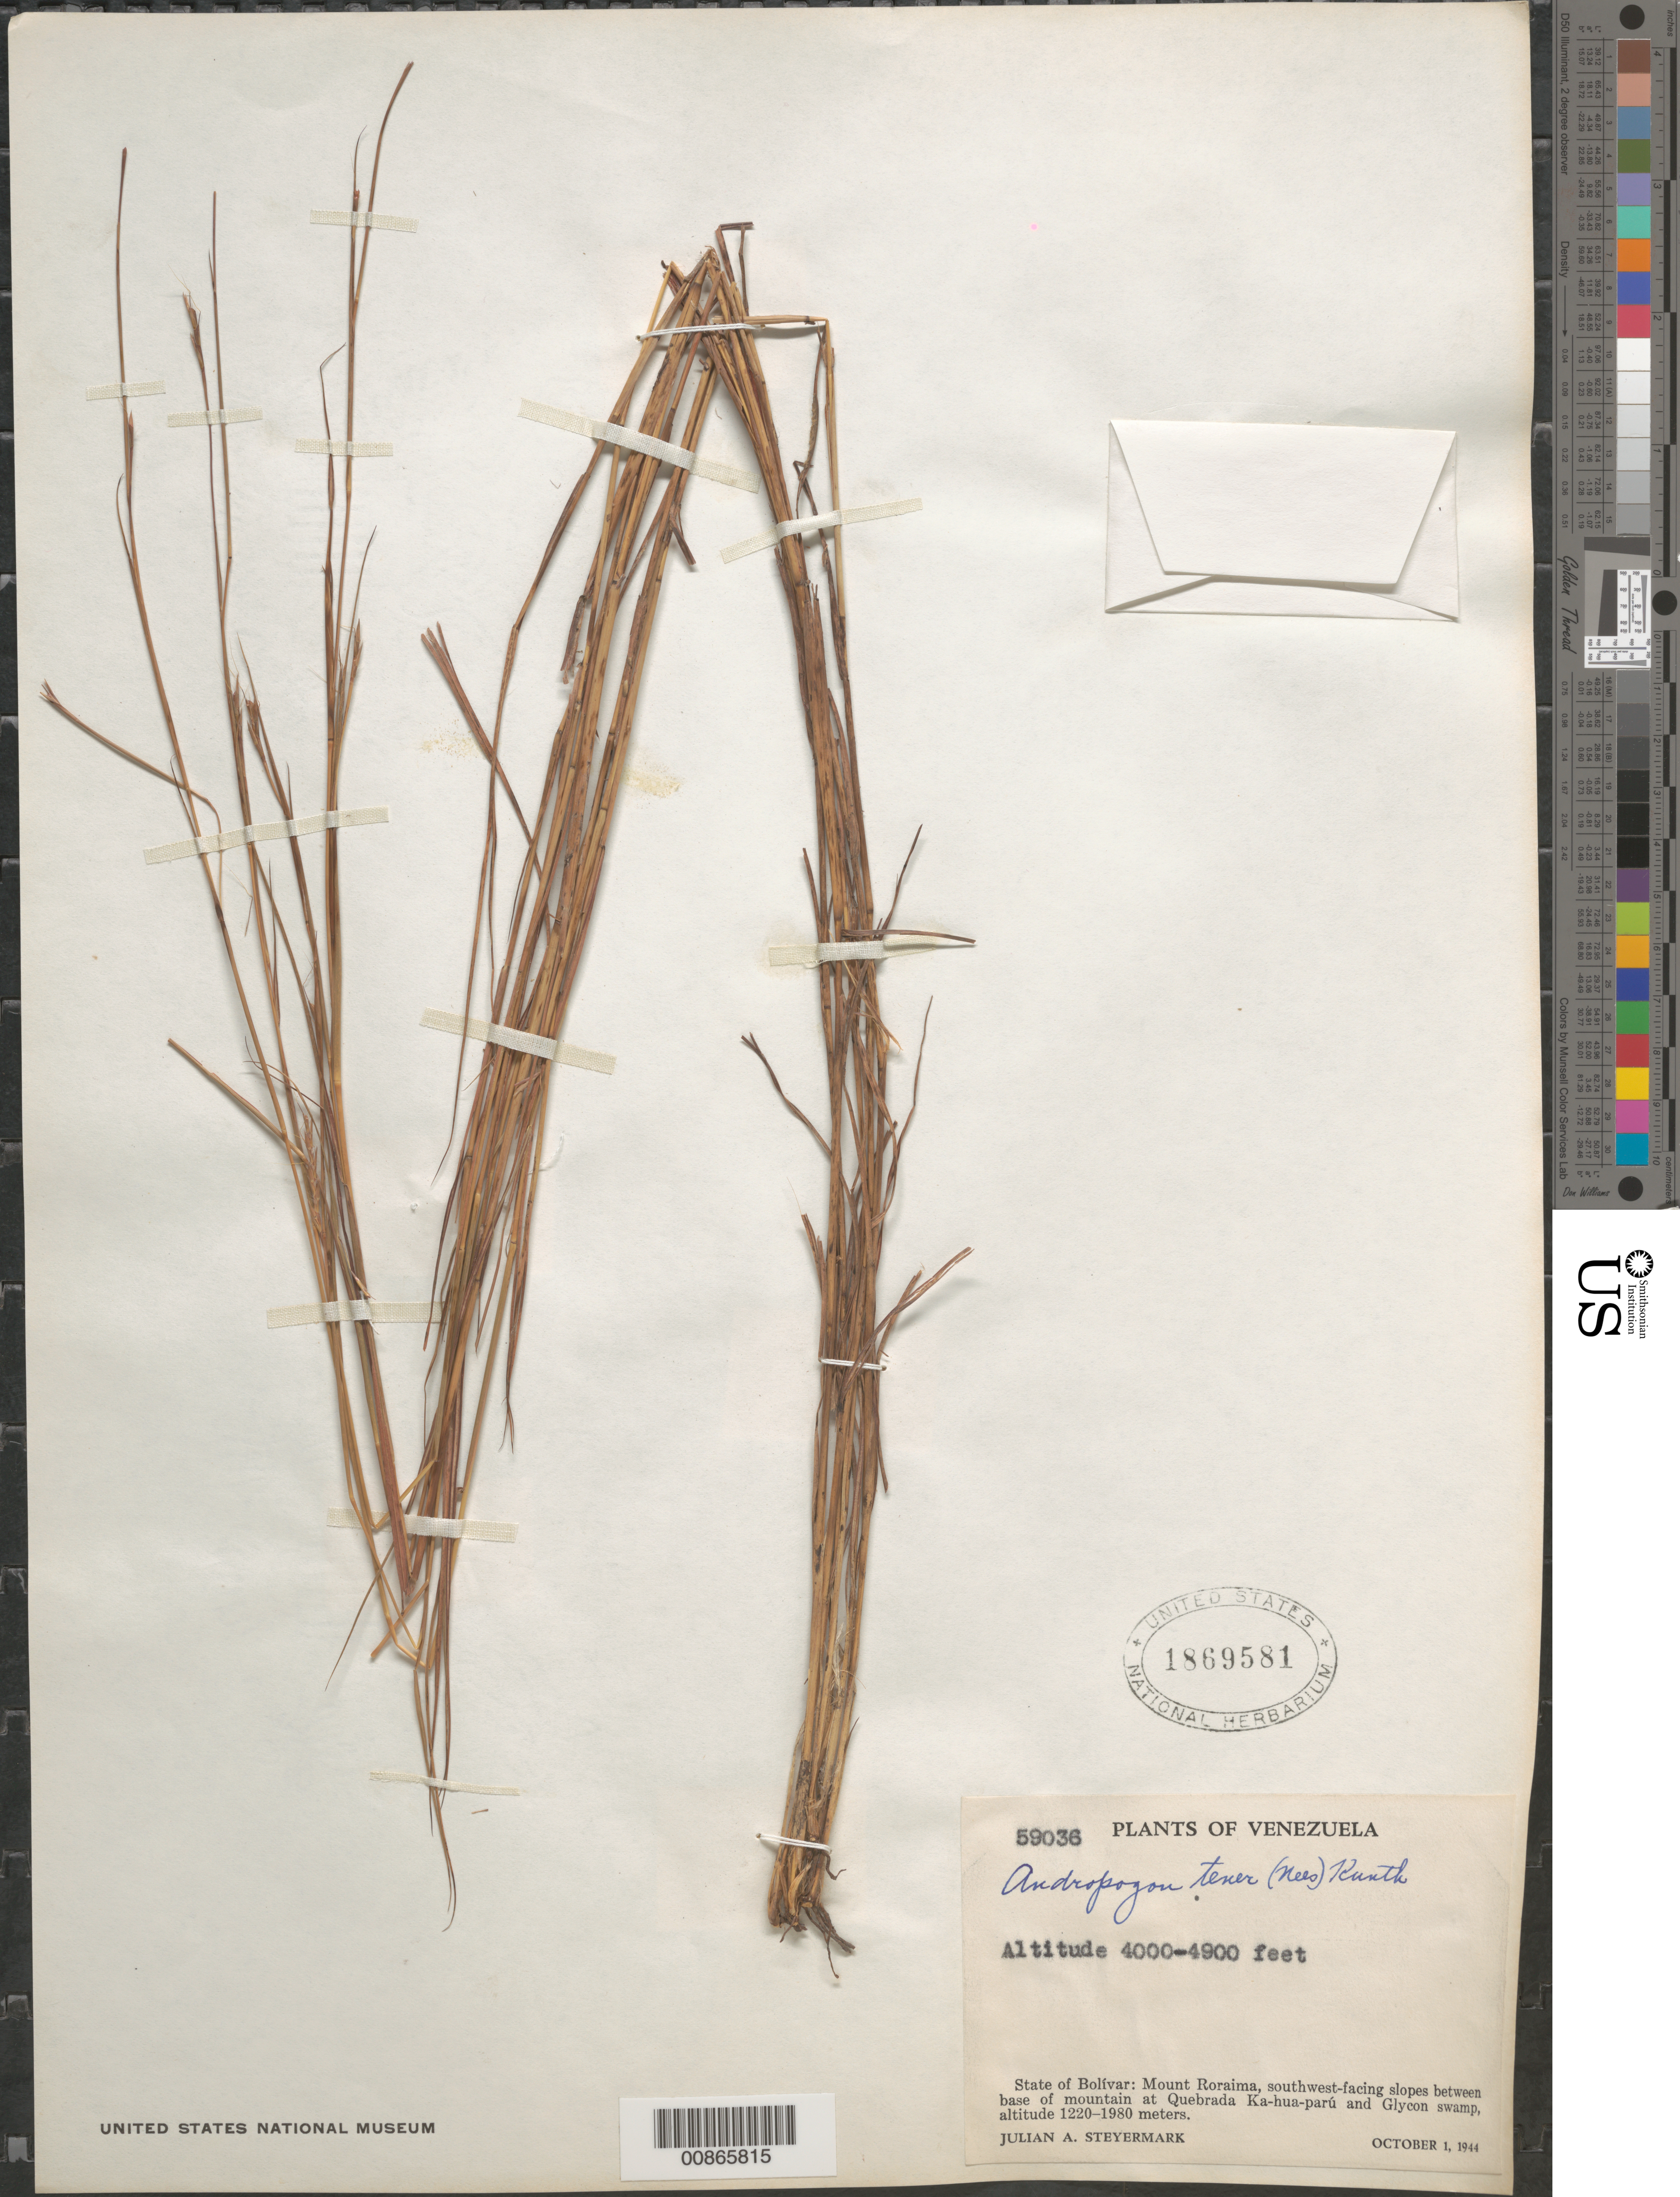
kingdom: Plantae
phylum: Tracheophyta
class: Liliopsida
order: Poales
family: Poaceae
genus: Schizachyrium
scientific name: Schizachyrium tenerum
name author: Nees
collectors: J. Steyermark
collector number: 59036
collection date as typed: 1-Oct-44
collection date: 1944-10-01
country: Venezuela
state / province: Bolívar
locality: Mt. Roraima, SW-facing slopes between base of mountain at Quebrada Ka-hua parú & Glycon swamp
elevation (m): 1219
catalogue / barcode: US 1869581